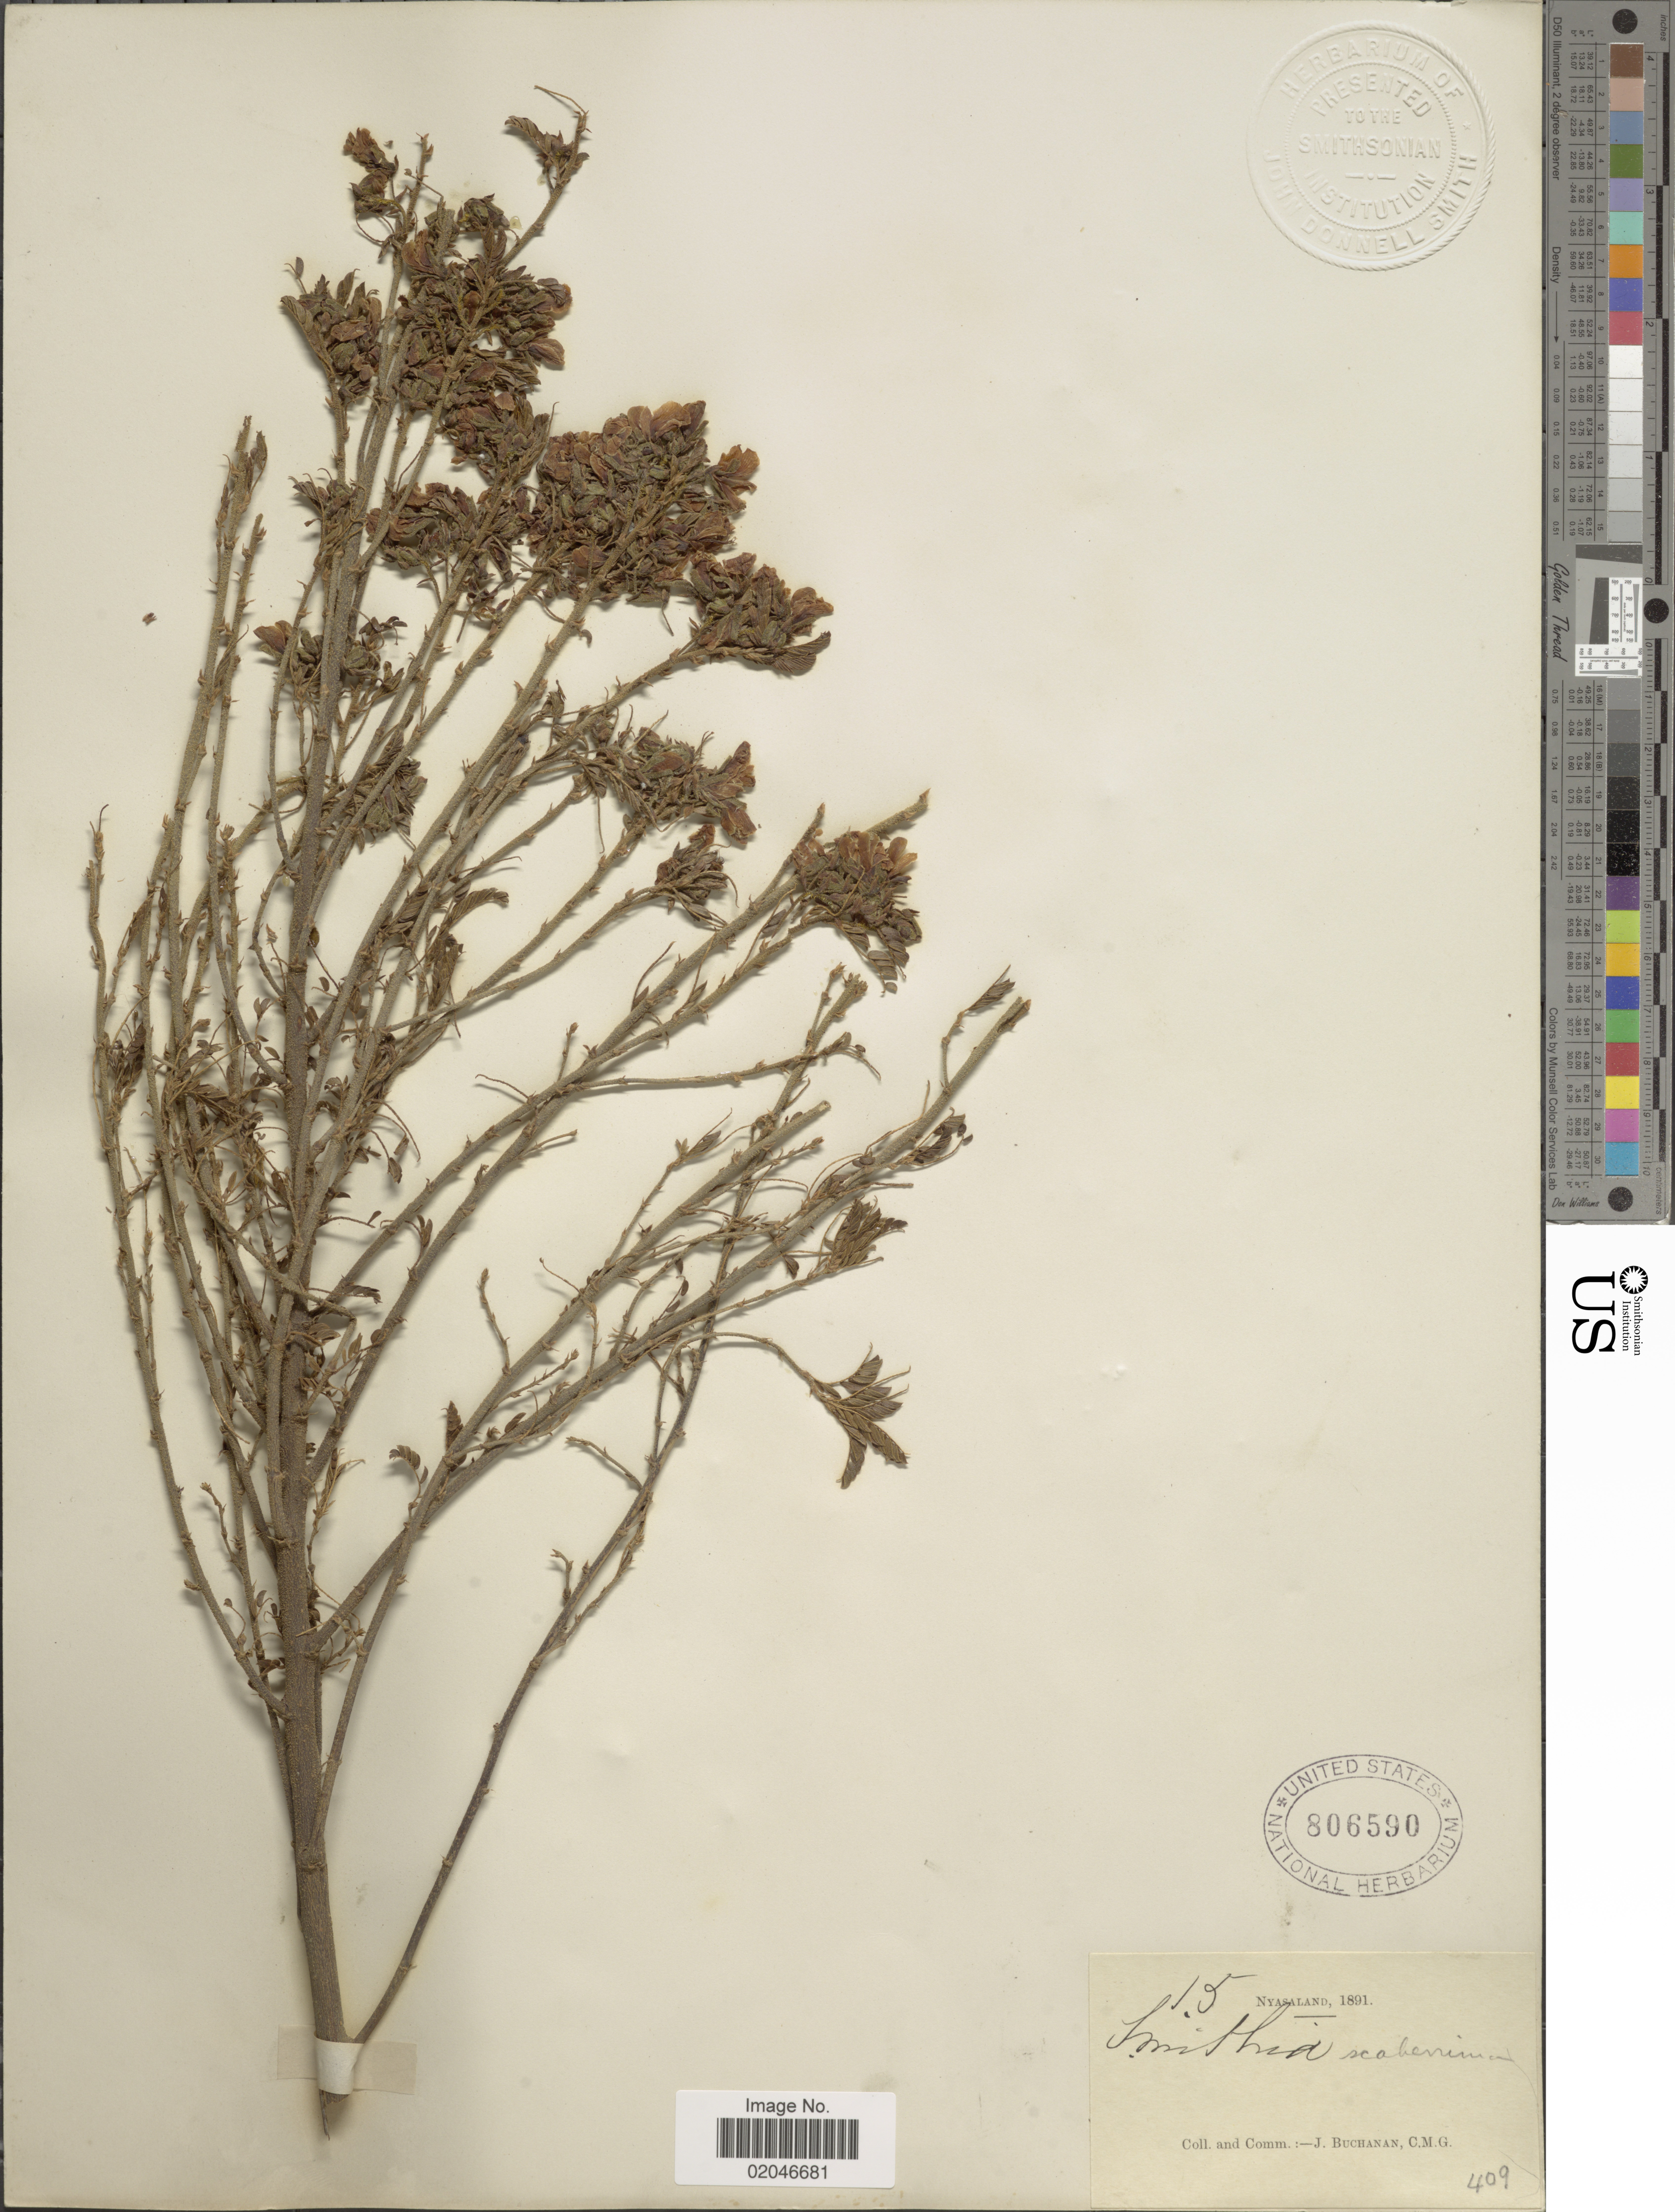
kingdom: Plantae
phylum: Tracheophyta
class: Magnoliopsida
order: Fabales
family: Fabaceae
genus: Kotschya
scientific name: Kotschya scaberrima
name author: (Taub.) Wild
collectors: J. Buchanan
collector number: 15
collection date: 1891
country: Malawi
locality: Nyasaland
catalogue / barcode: US 806590